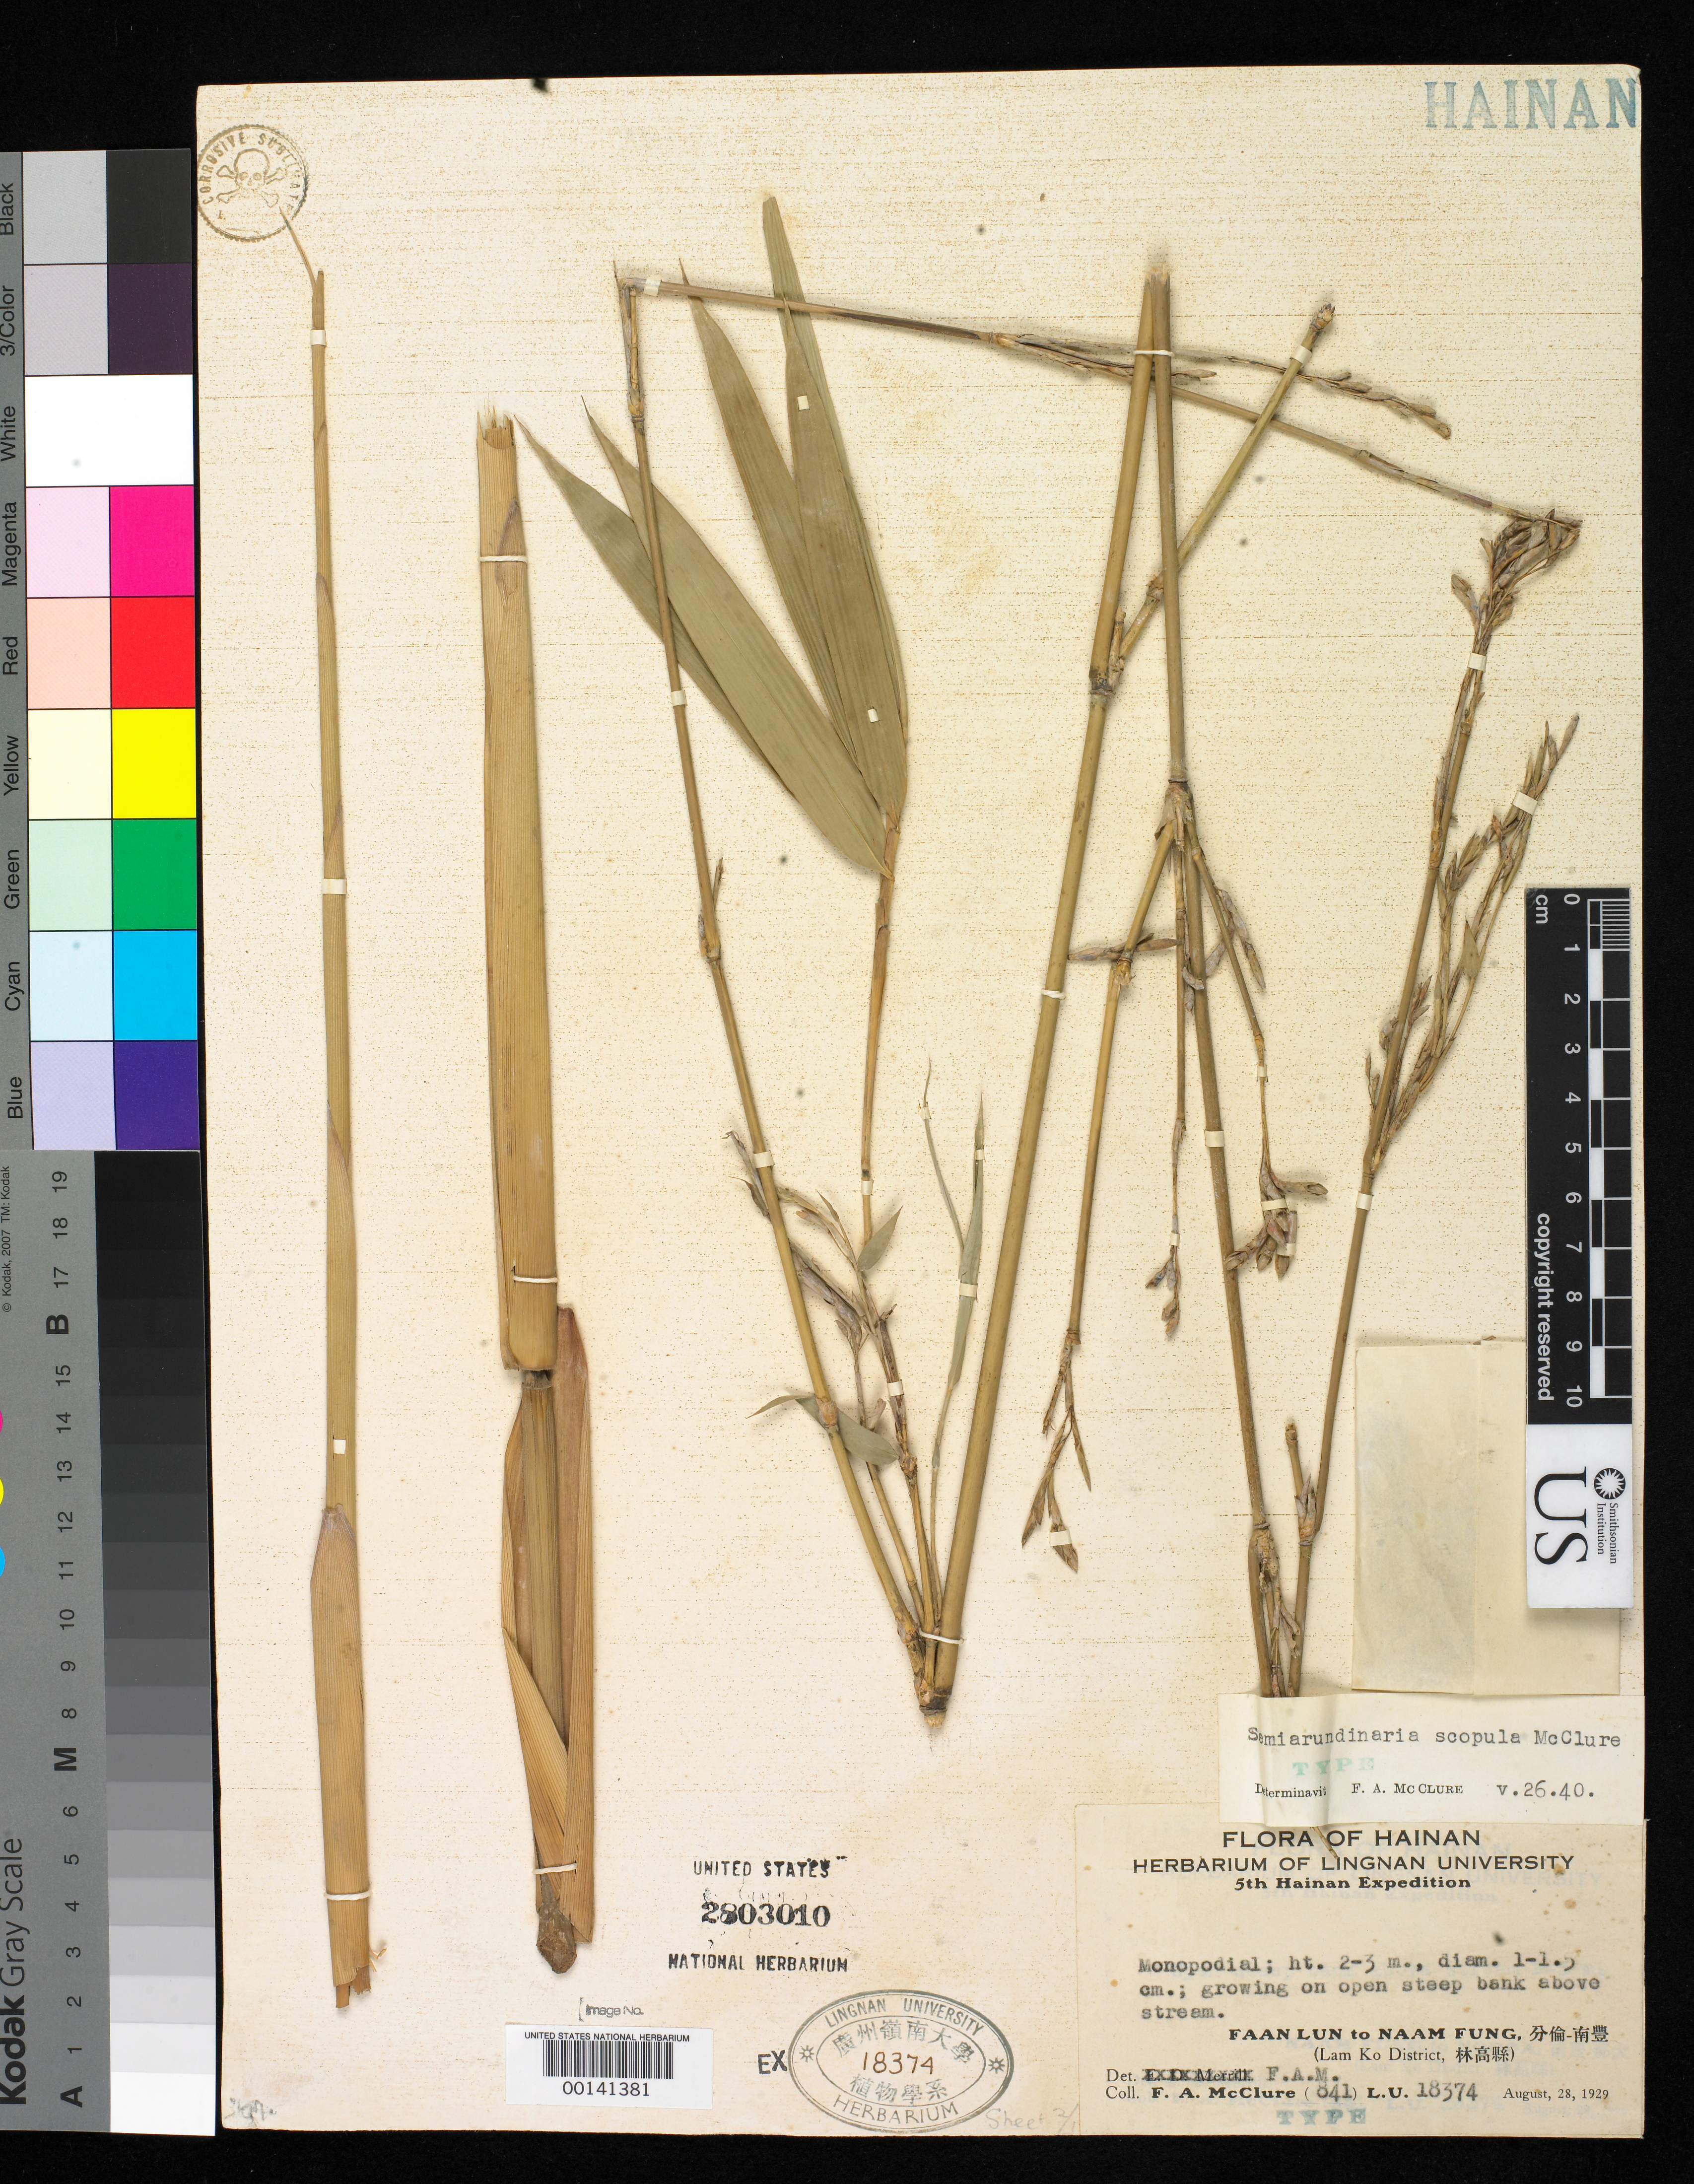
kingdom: Plantae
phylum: Tracheophyta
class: Liliopsida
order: Poales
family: Poaceae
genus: Semiarundinaria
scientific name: Semiarundinaria scopula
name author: McClure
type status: Type Collection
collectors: F. A. McClure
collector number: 841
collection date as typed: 28 Aug 1929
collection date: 1929-08-28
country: China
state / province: Hainan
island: Hainan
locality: Fann Lun to Naam Fung.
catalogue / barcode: US 2803010